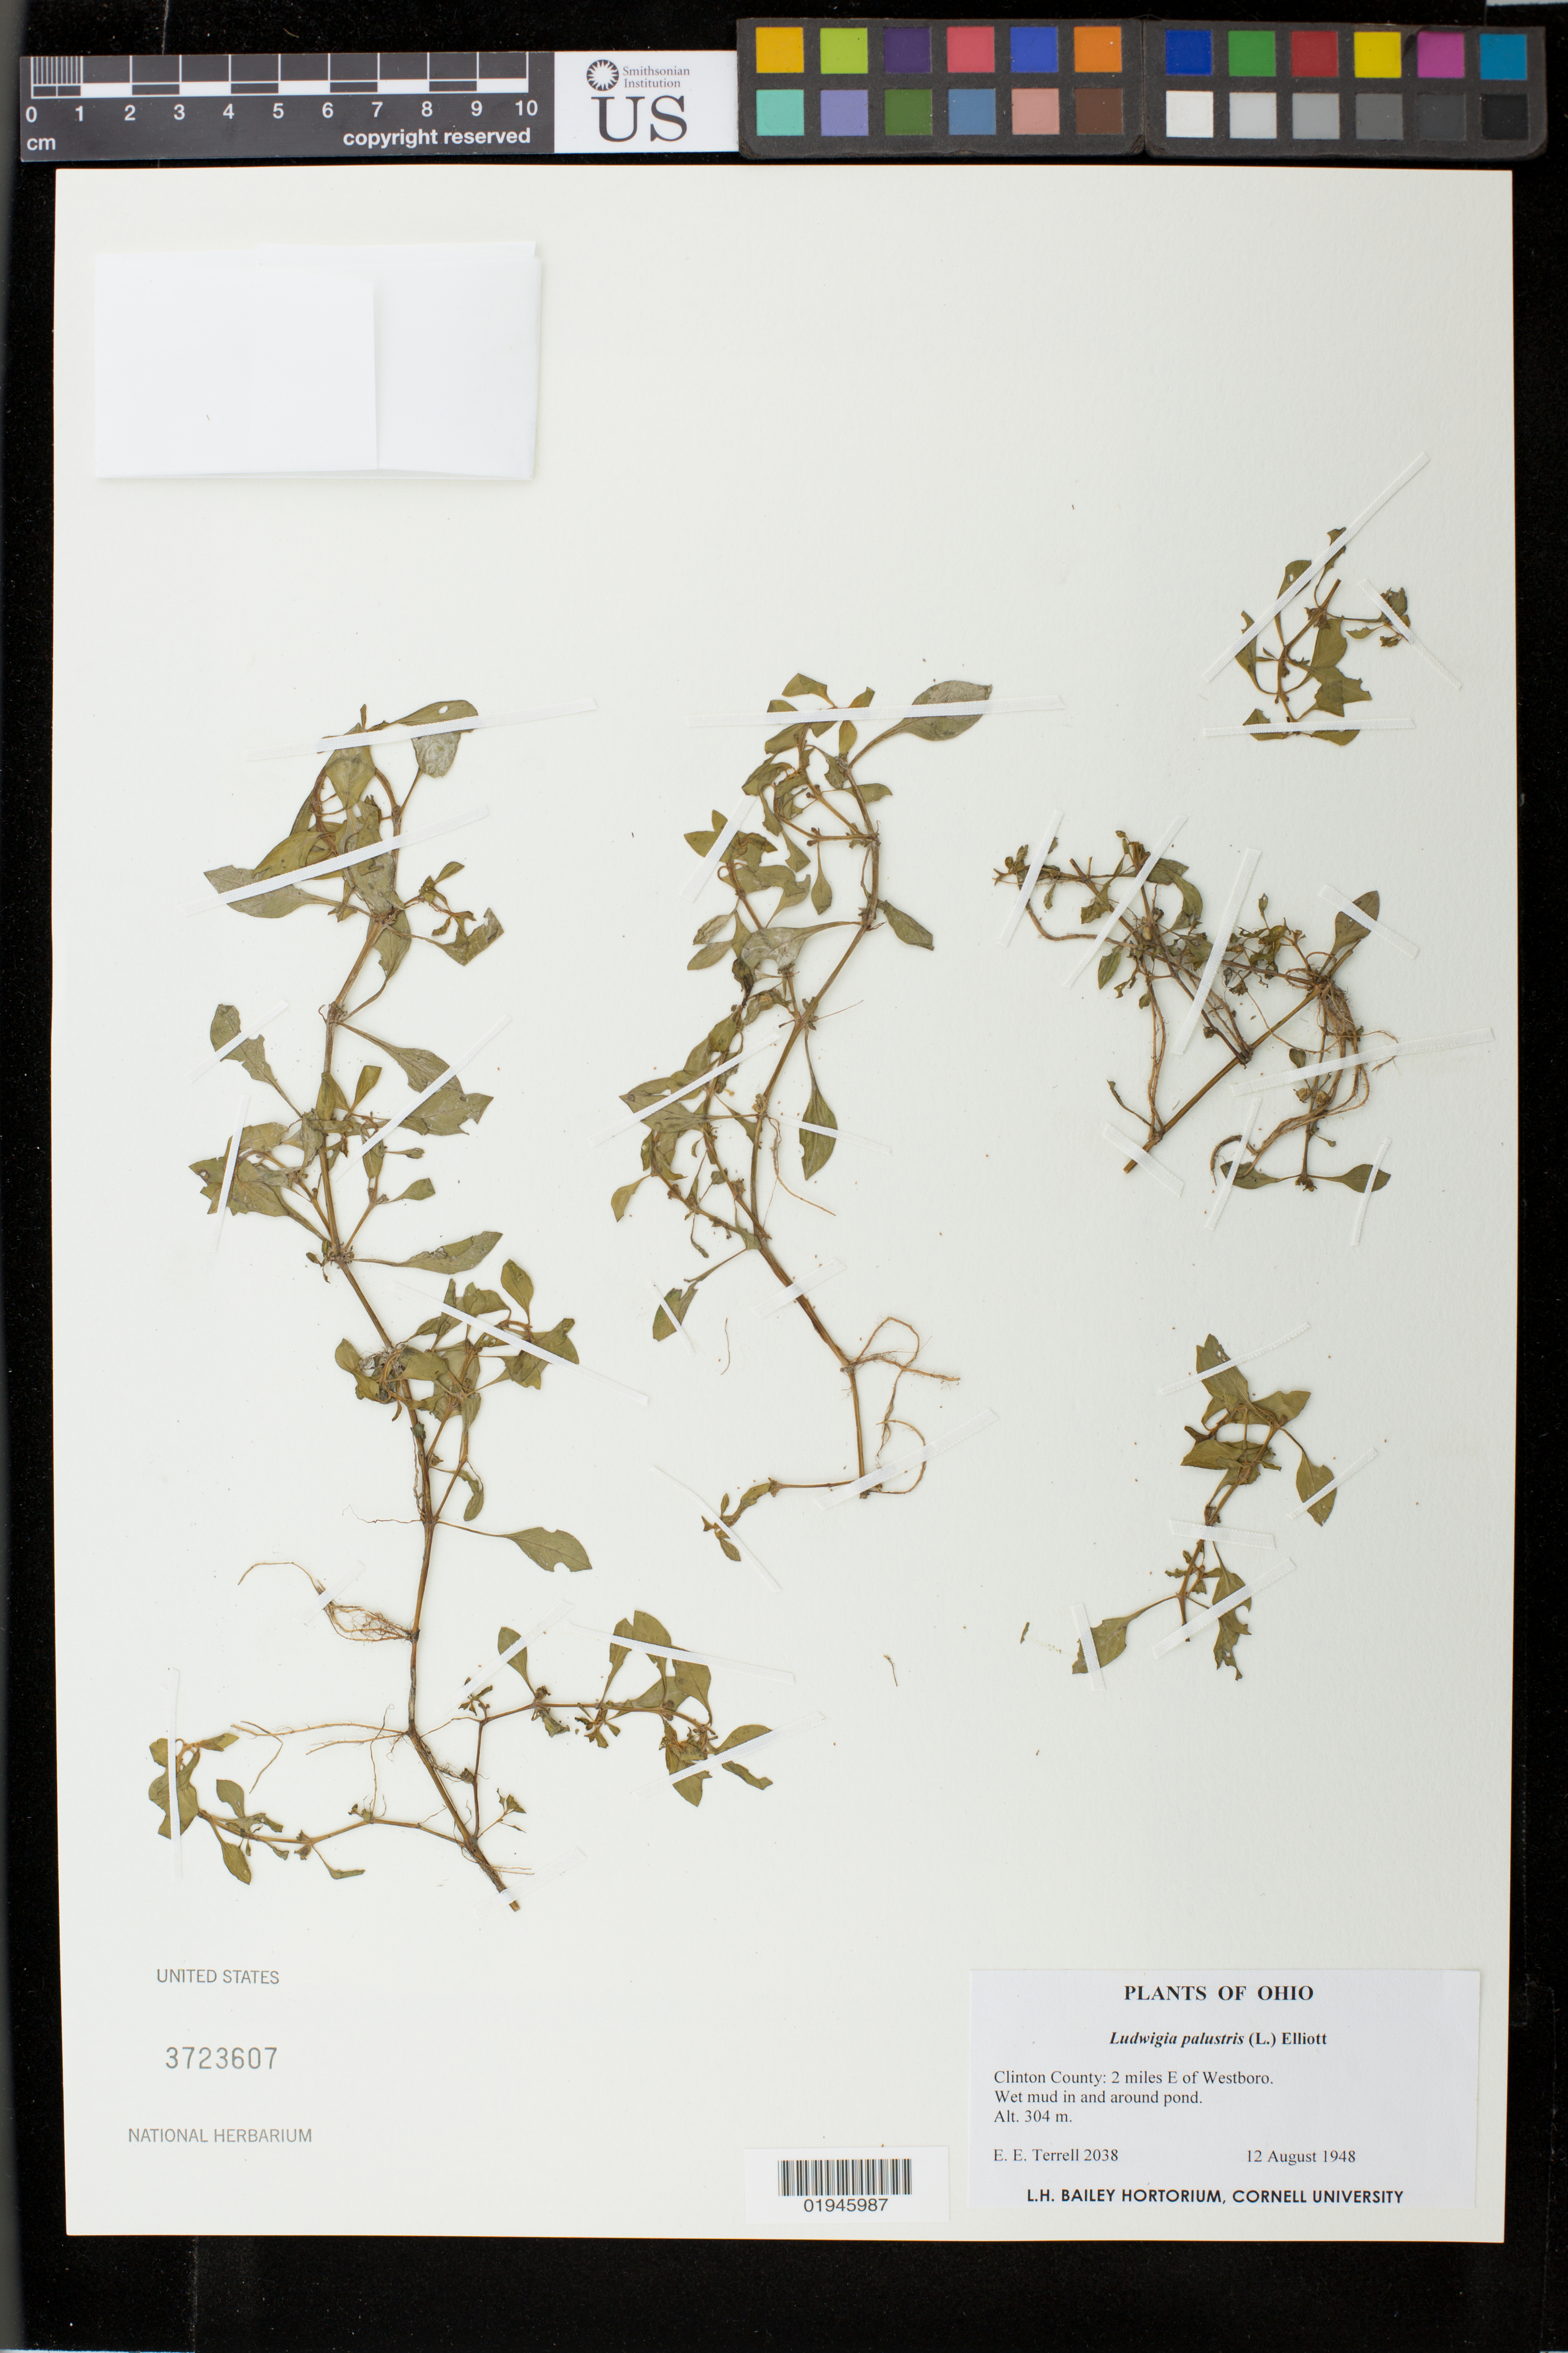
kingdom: Plantae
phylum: Tracheophyta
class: Magnoliopsida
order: Myrtales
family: Onagraceae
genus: Ludwigia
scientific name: Ludwigia palustris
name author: (L.) Elliott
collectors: E. E. Terrell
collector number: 2038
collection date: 1948-08-12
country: United States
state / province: Ohio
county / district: Clinton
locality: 2 miles East of Westboro, in and around pond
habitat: Wet mud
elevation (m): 304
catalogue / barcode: US 3723607